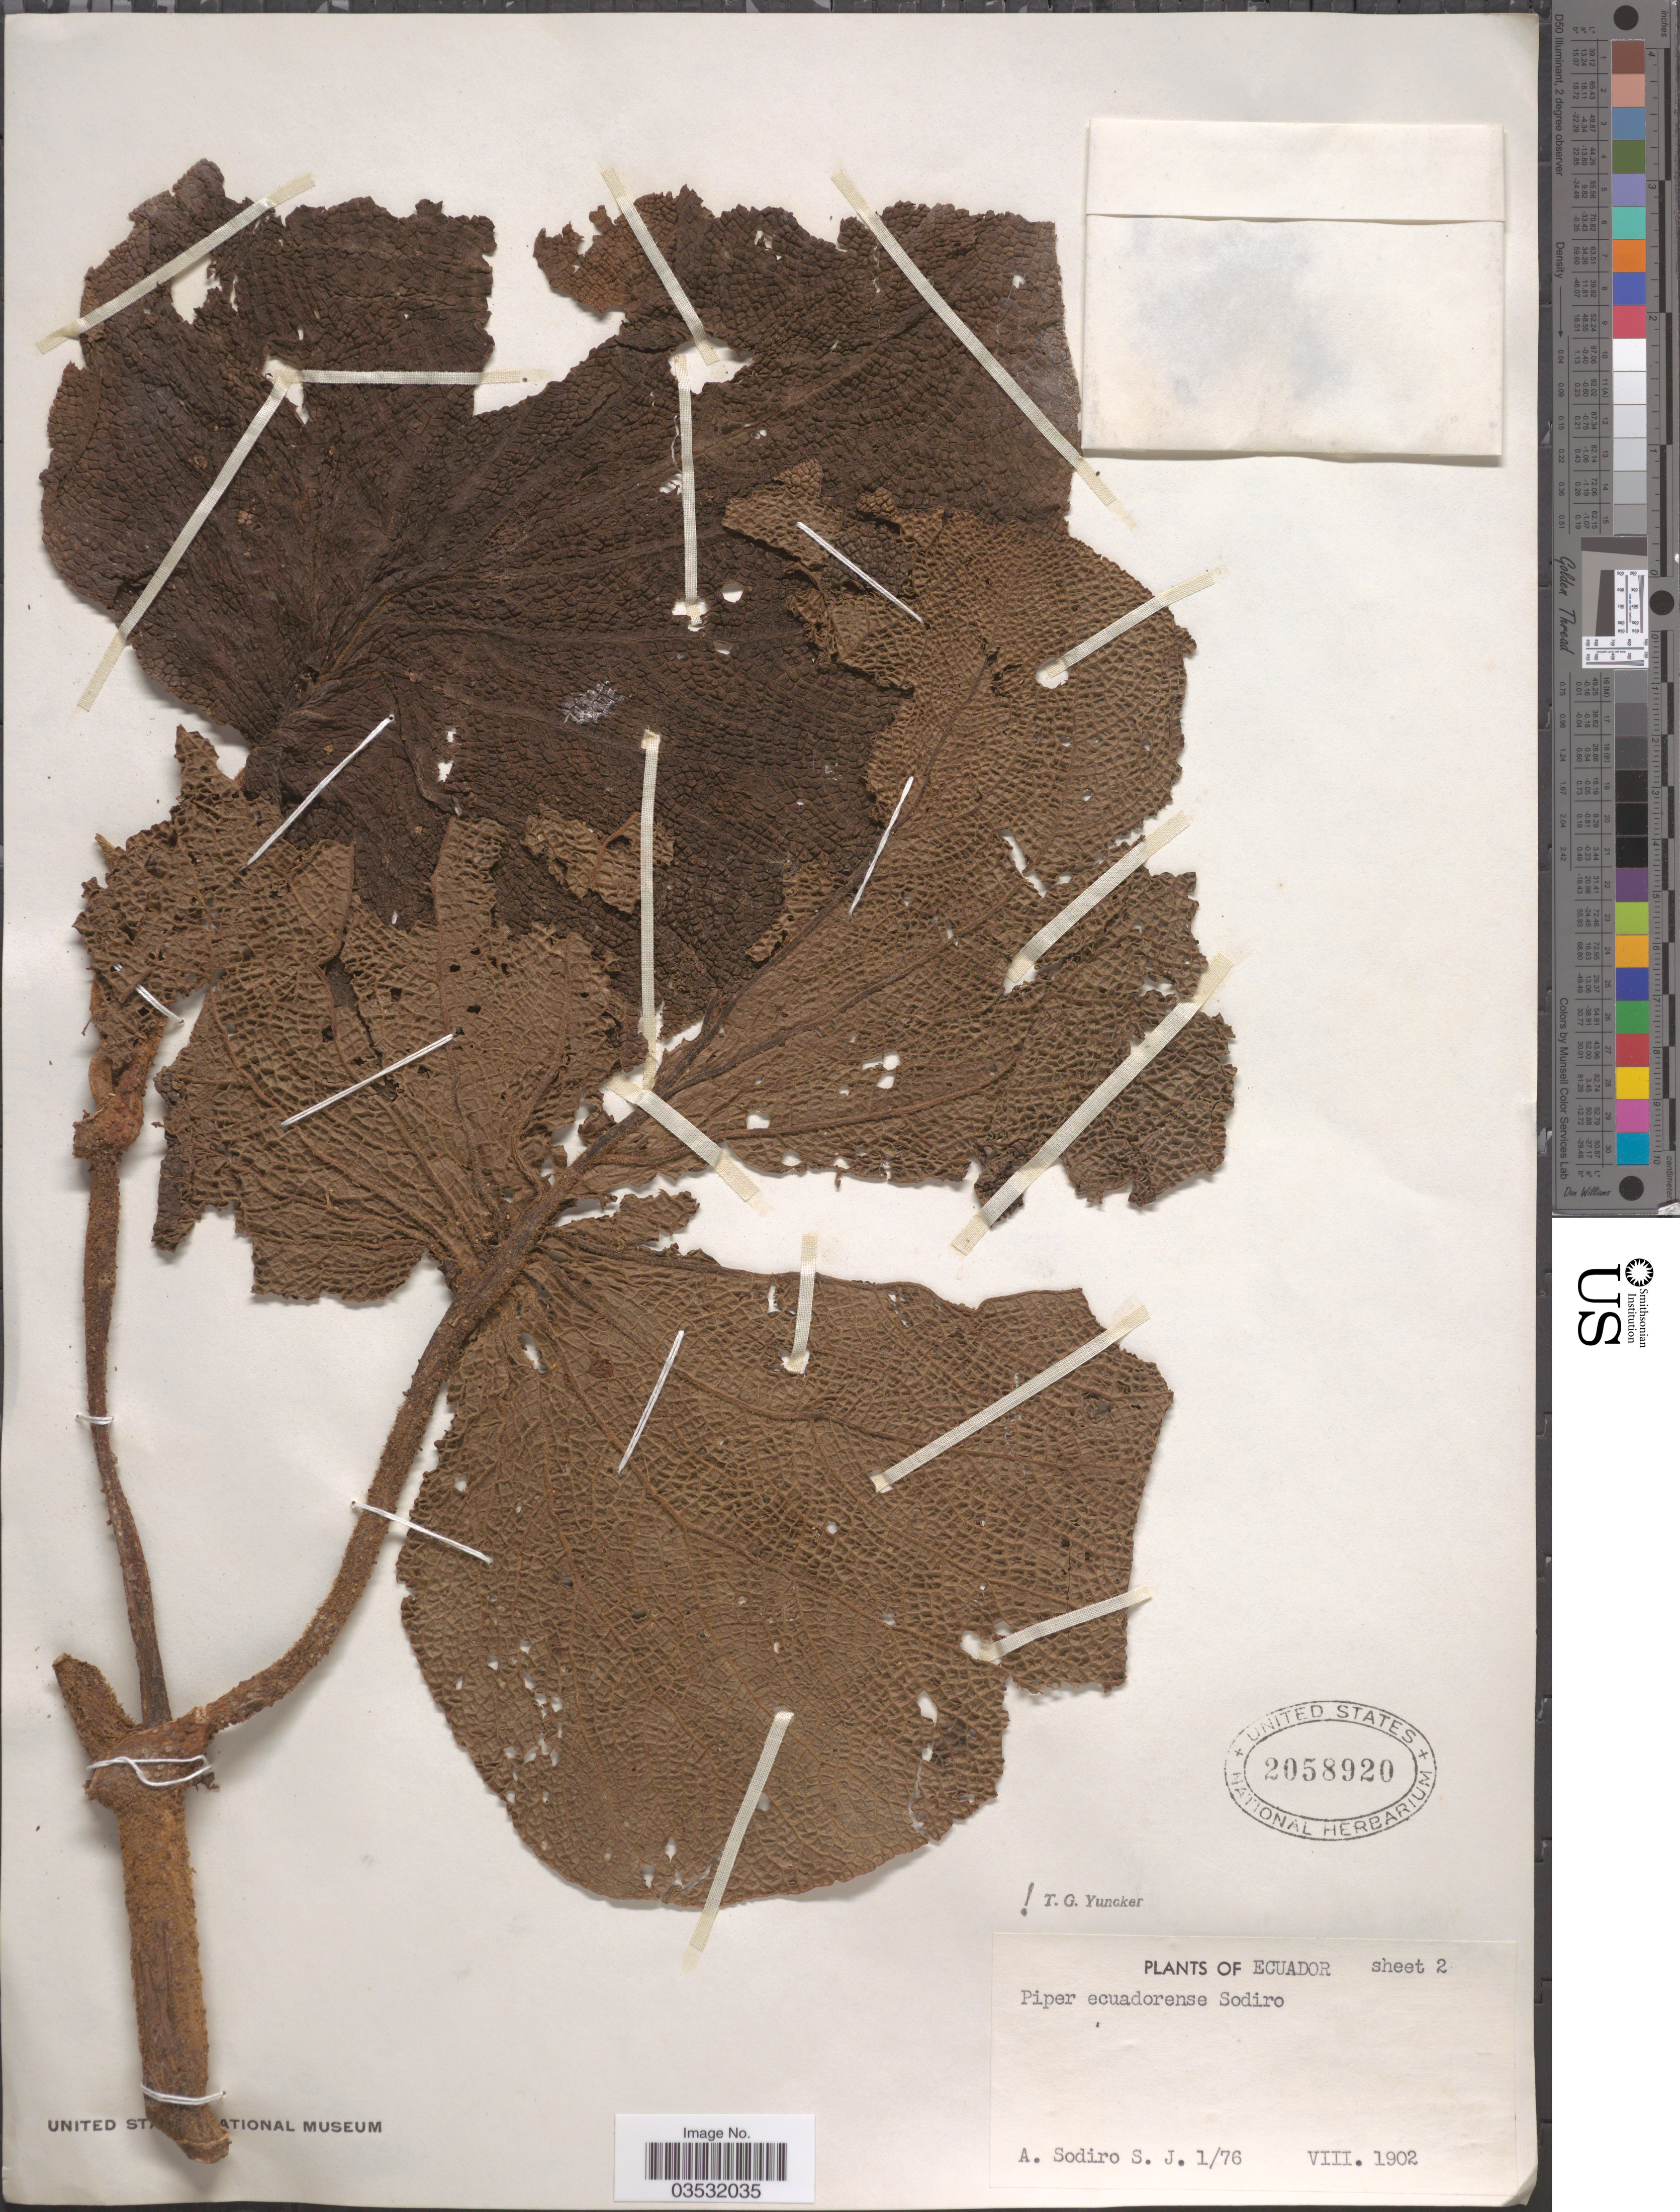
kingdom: Plantae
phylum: Tracheophyta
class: Magnoliopsida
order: Piperales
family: Piperaceae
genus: Piper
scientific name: Piper ecuadorense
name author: Sodiro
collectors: A. Sodiro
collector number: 1/76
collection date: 1902-08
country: Ecuador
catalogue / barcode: US 2058920